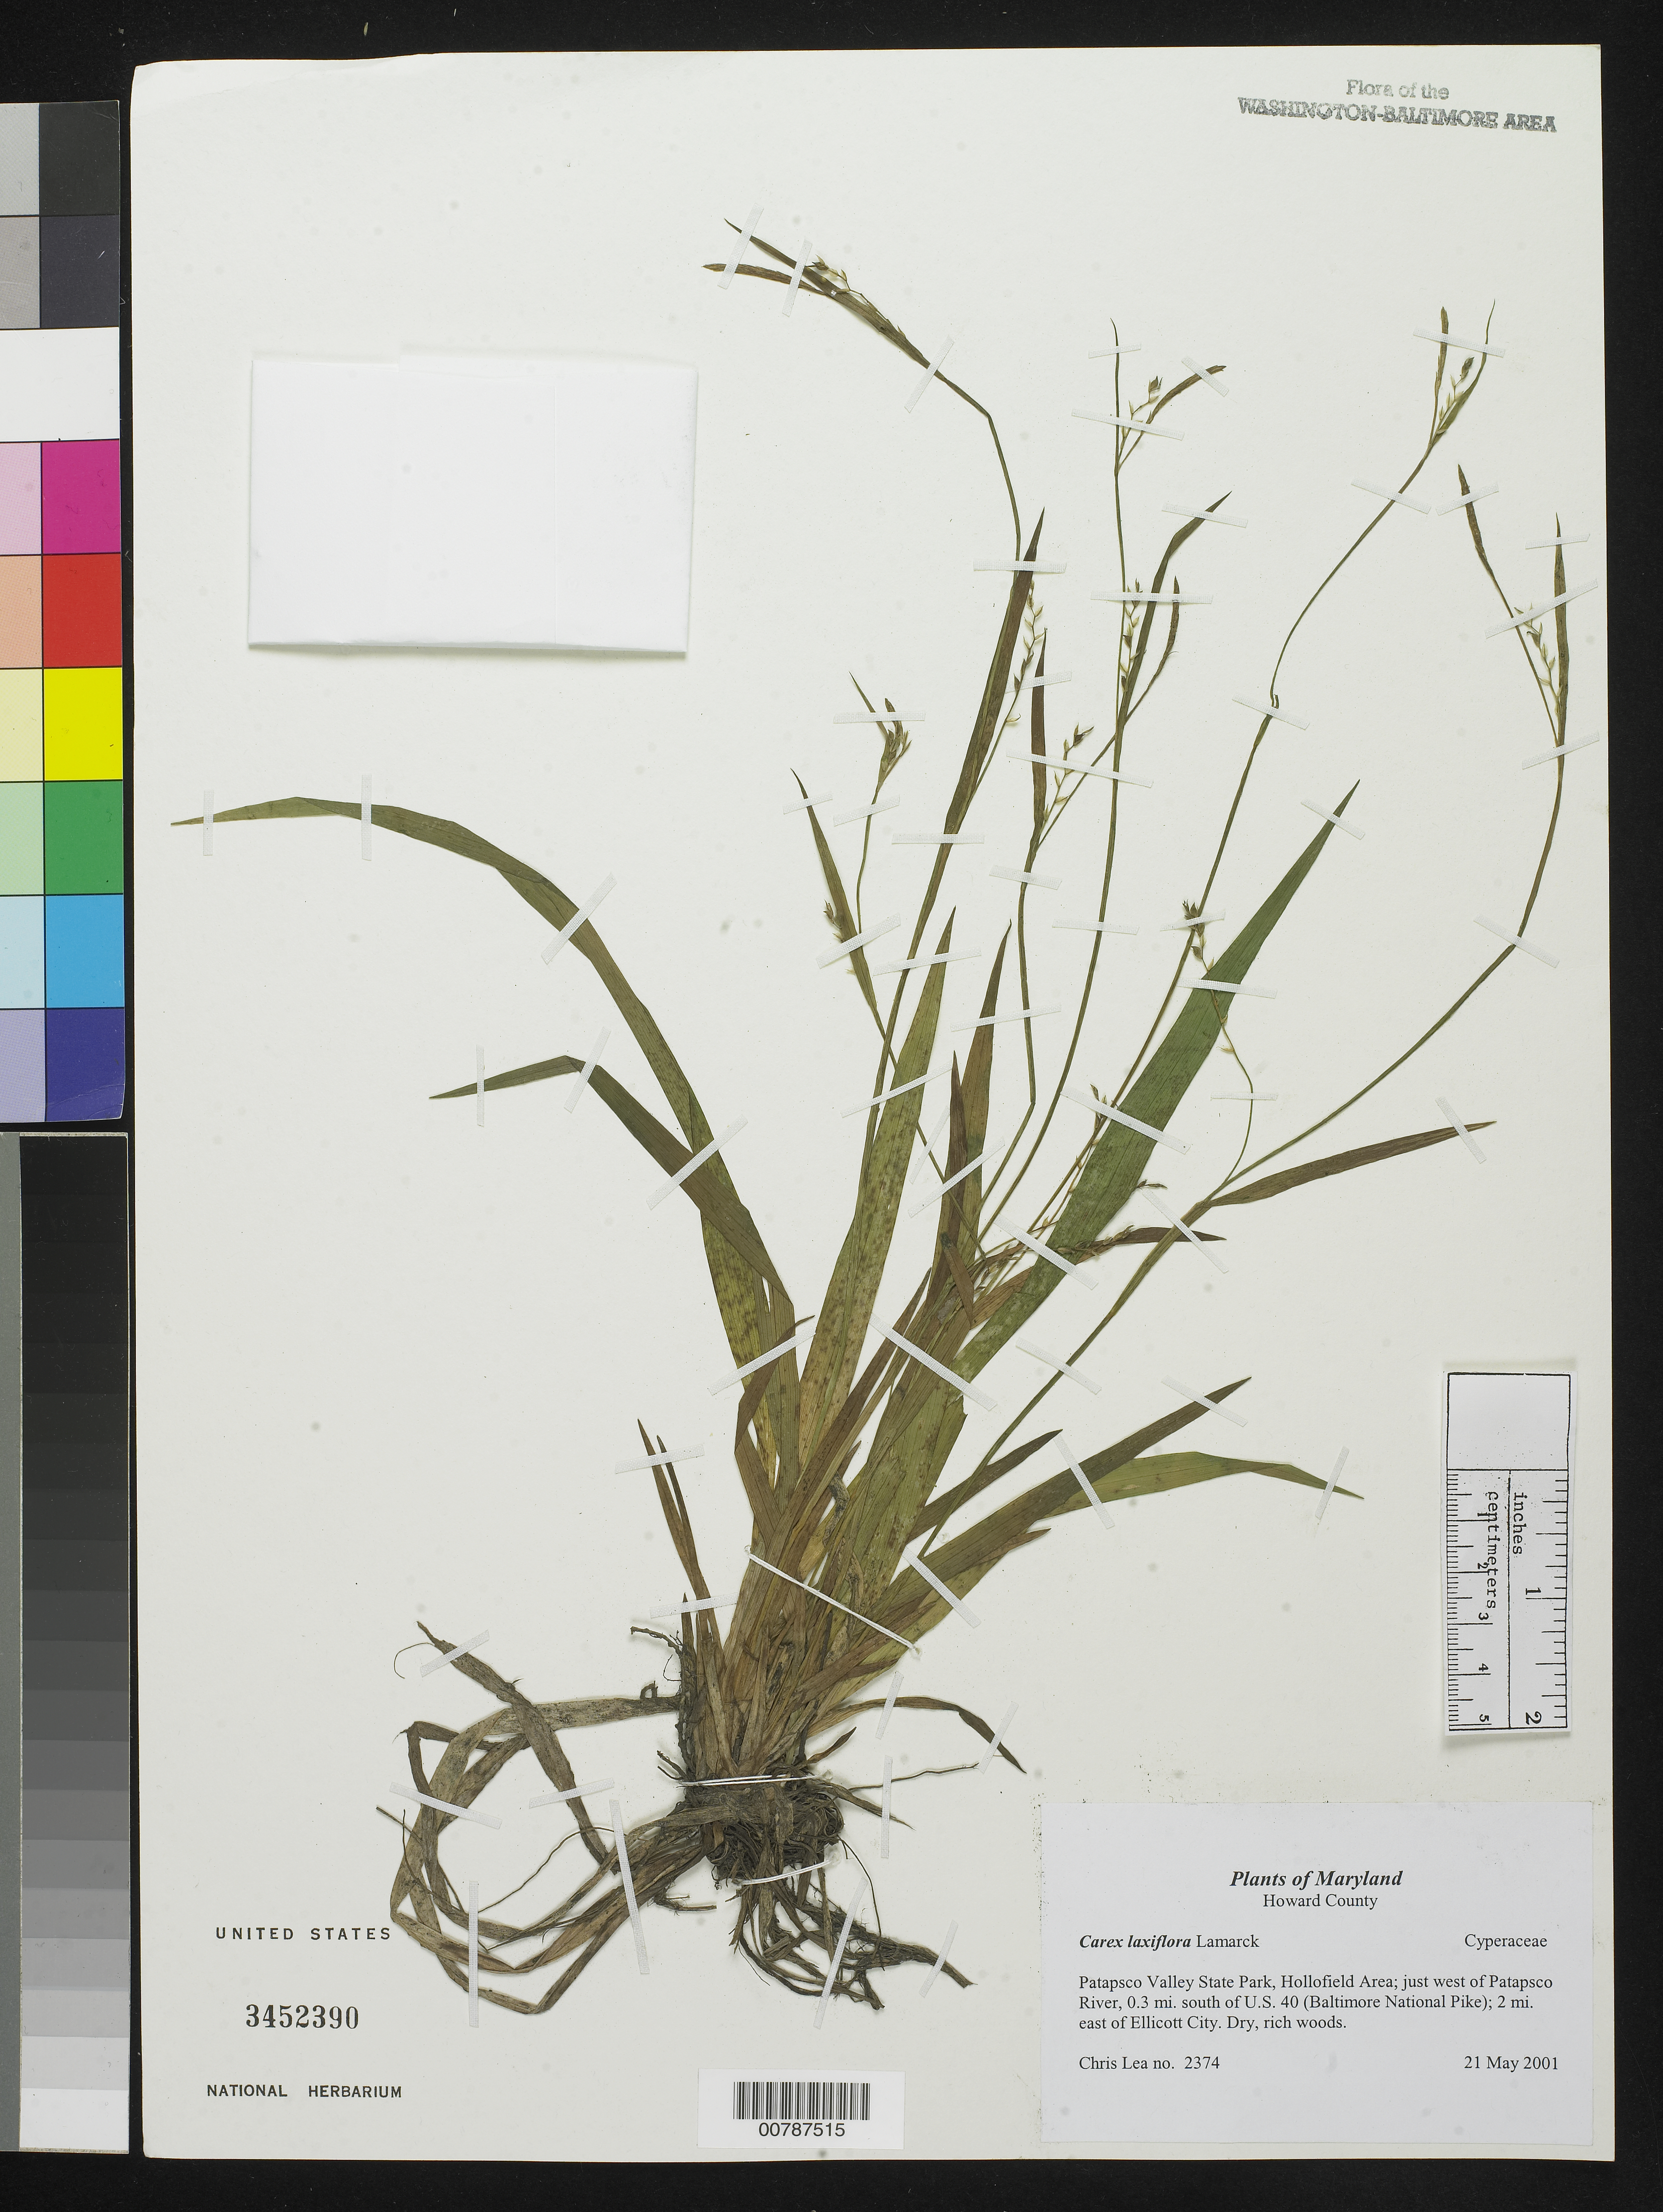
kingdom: Plantae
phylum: Tracheophyta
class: Liliopsida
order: Poales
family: Cyperaceae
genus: Carex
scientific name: Carex laxiflora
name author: Lam.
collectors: C. Lea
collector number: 2374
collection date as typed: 21 May 2001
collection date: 2001-05-21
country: United States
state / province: Maryland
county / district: Howard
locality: Patapsco Valley State Park, Hollofield Area; just west of Patapsco River, 0.3 miles south of U.S. 40 (Baltimore National Pike); 2 miles east of Ellicott City.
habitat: Dry, rich woods.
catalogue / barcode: US 3452390